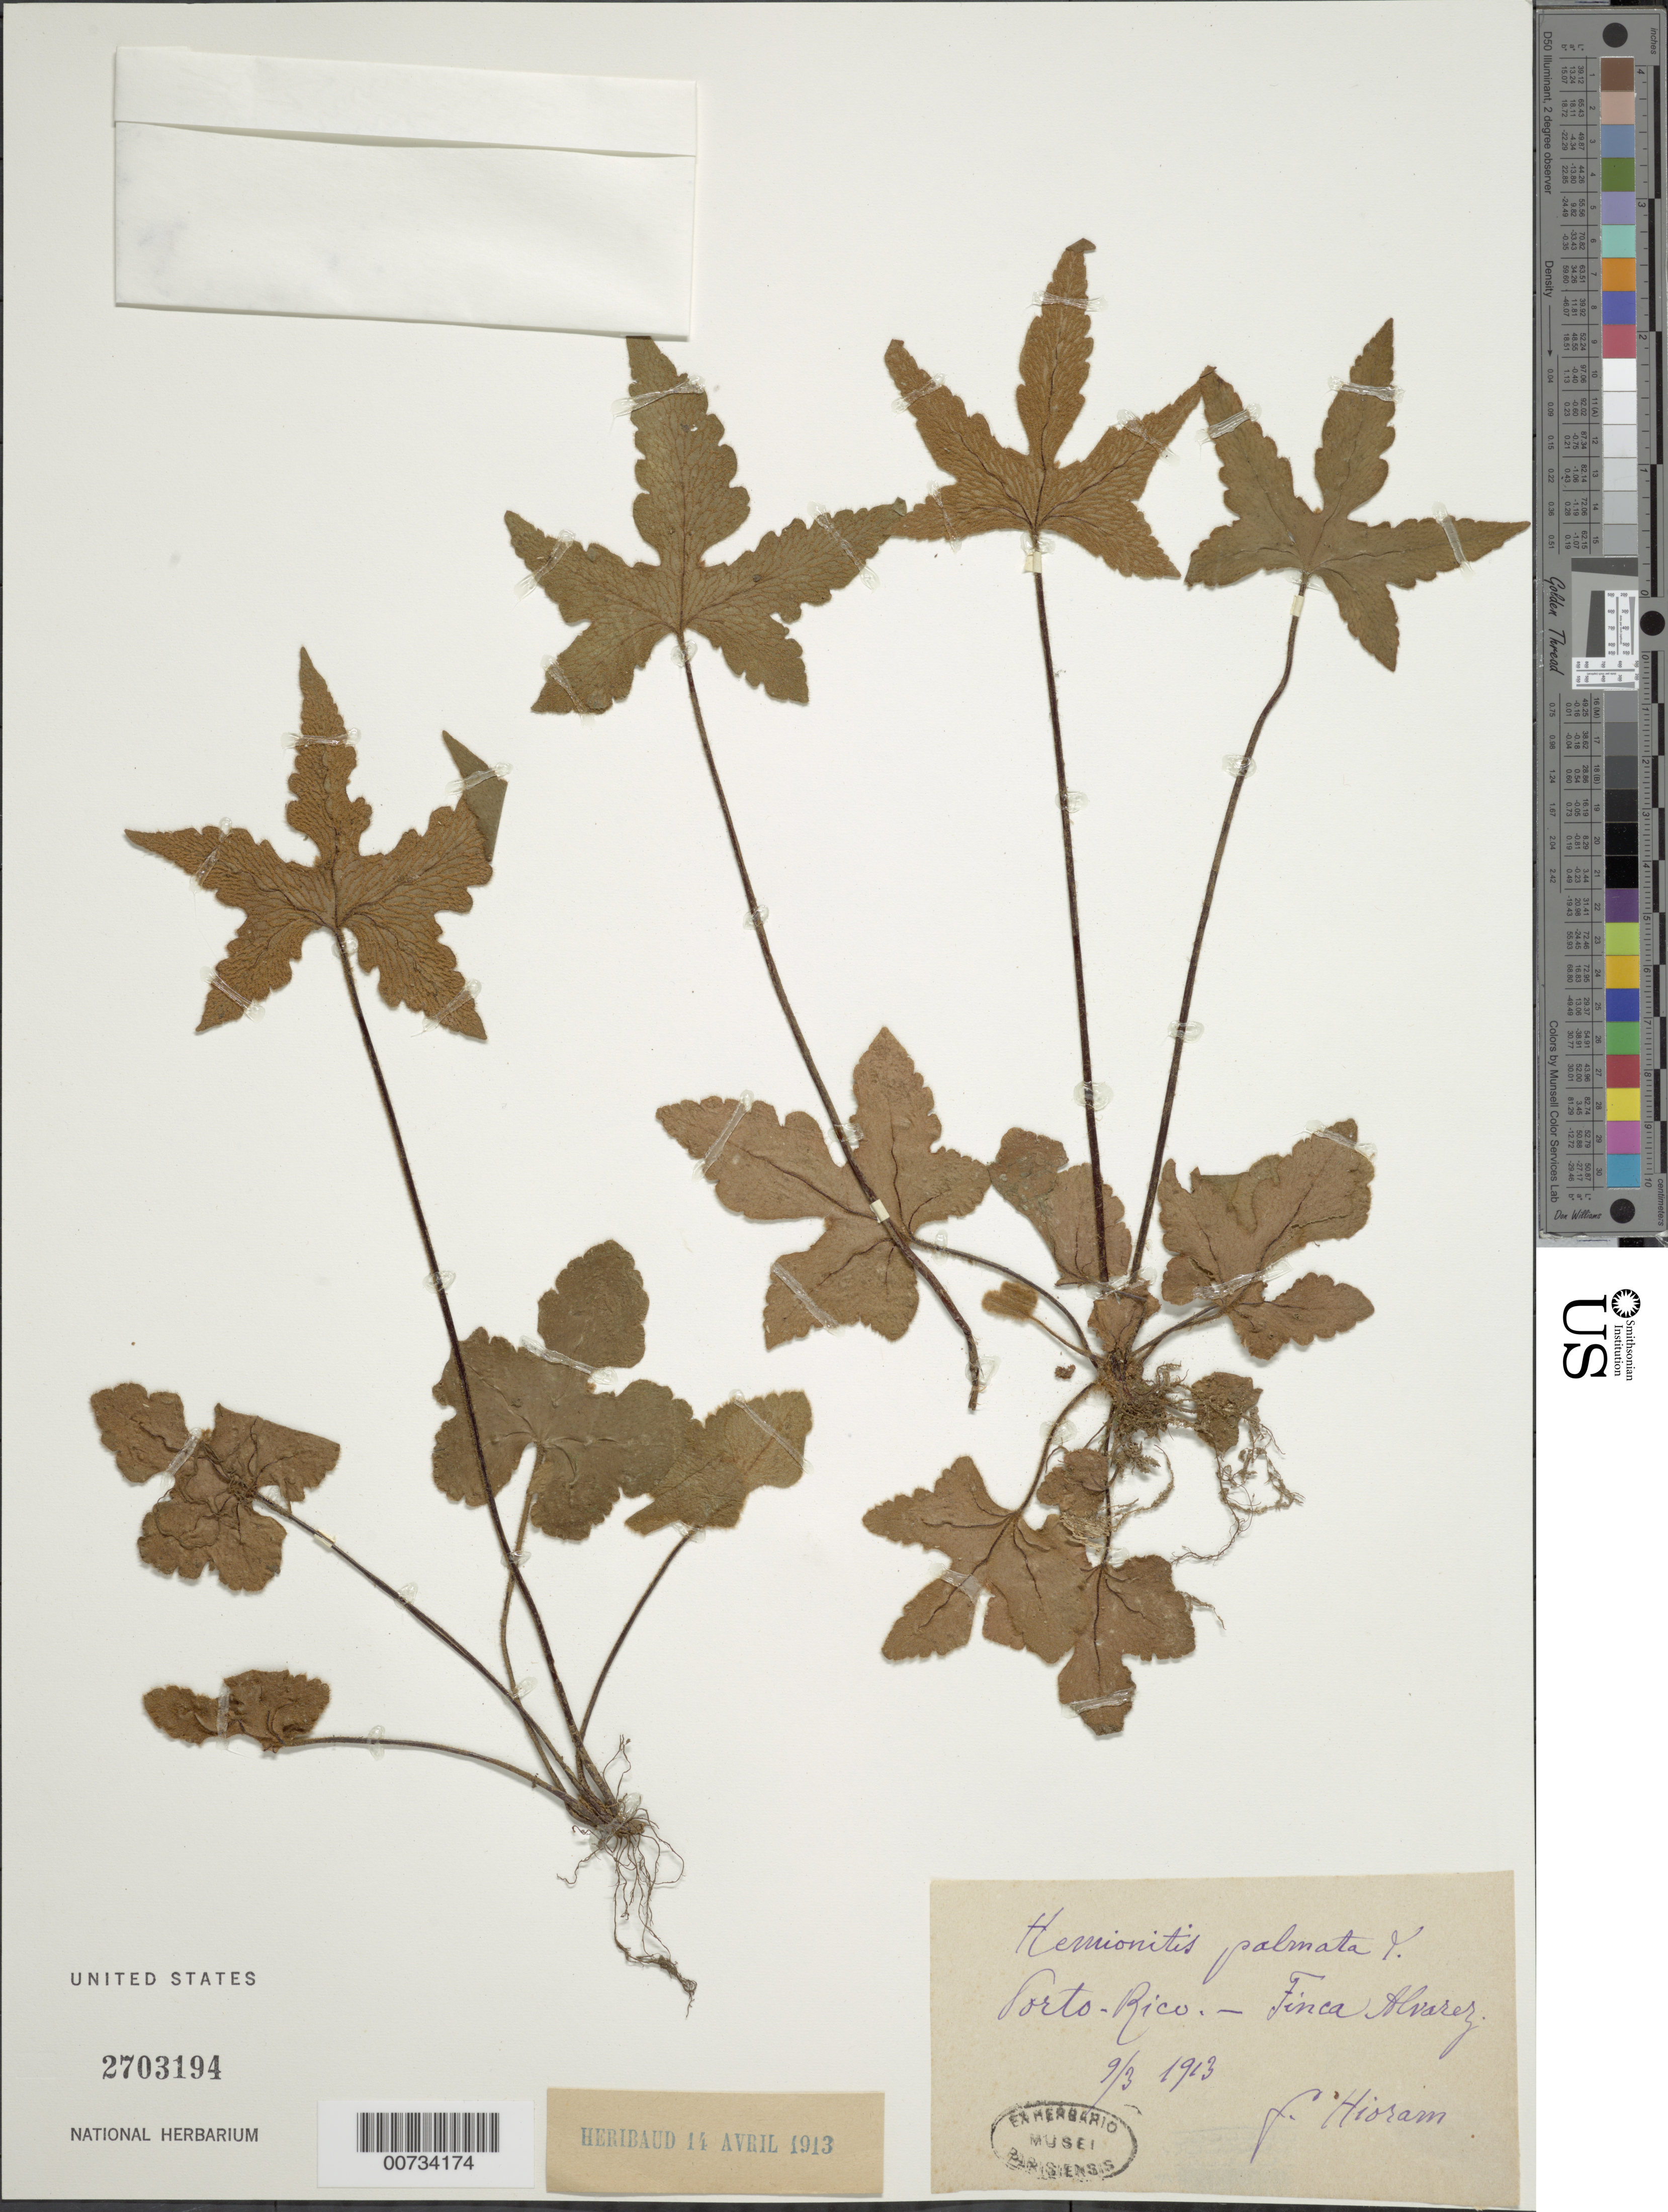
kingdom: Plantae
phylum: Tracheophyta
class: Polypodiopsida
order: Polypodiales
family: Pteridaceae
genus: Hemionitis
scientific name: Hemionitis palmata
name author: L.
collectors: Bro. Hioram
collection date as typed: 09 Mar 1913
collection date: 1913-03-09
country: Puerto Rico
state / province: Quebradillas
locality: Quebradillas, Finca Alvarez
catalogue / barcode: US 2703194